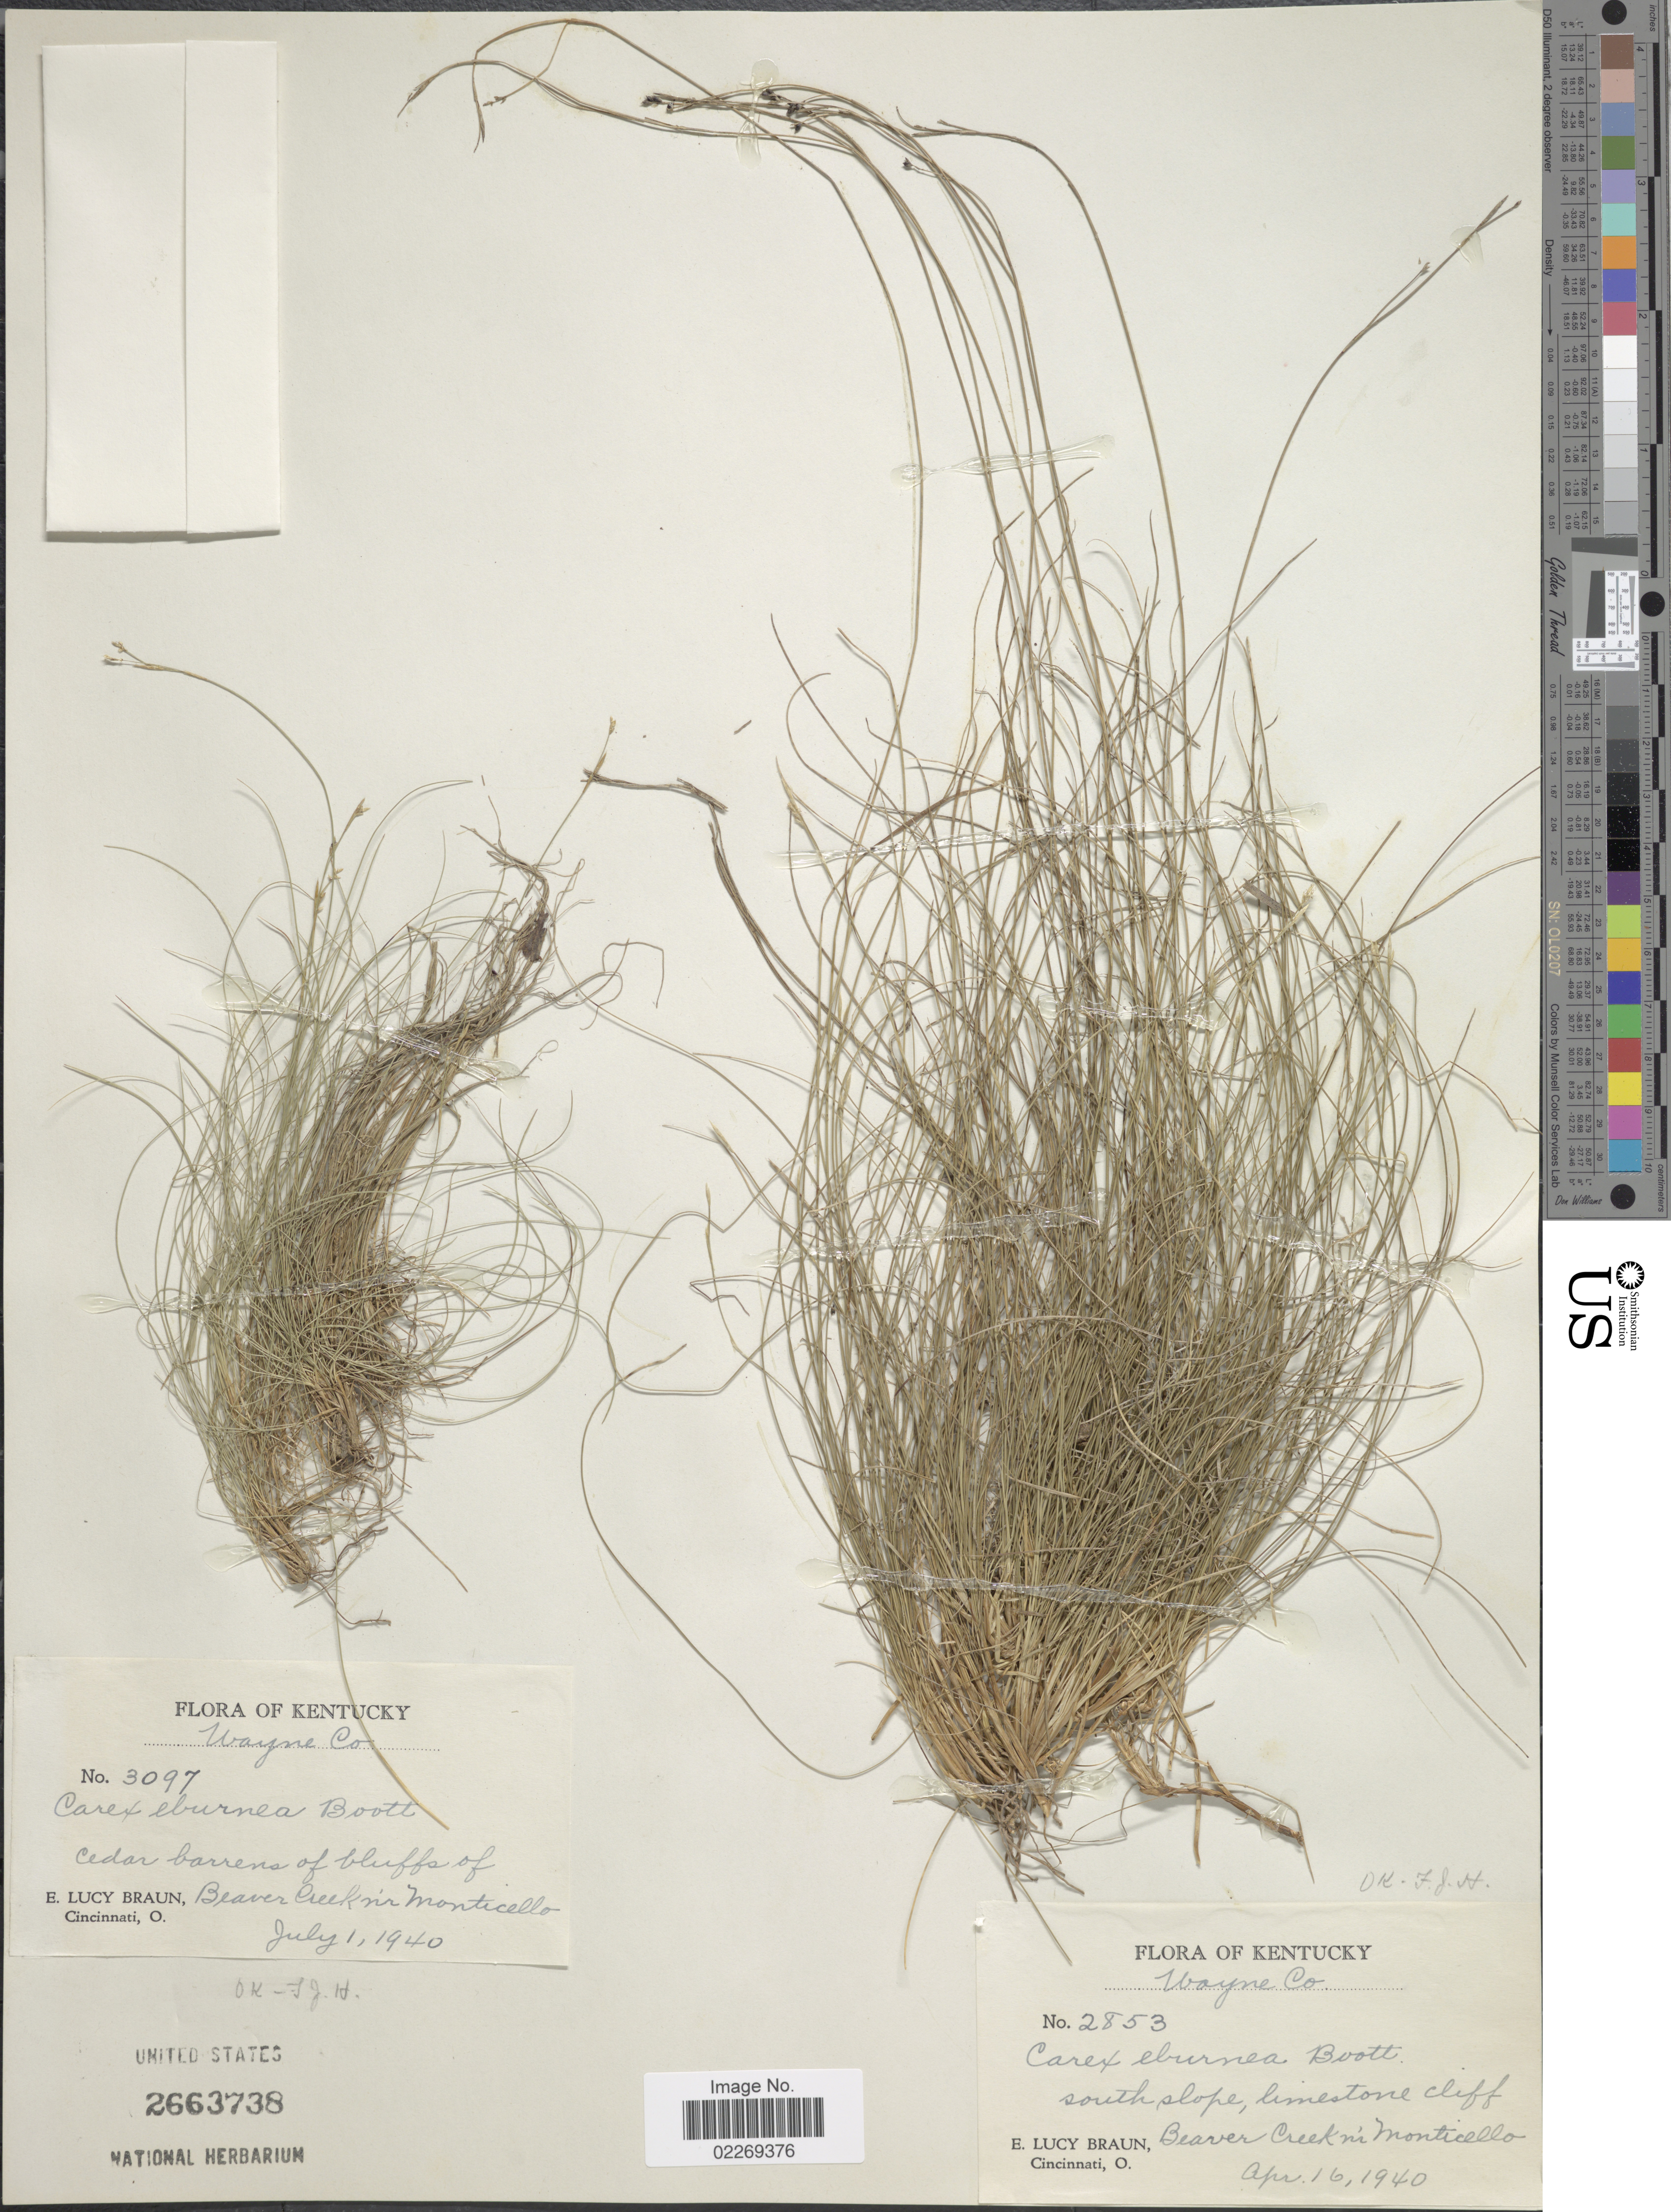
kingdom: Plantae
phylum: Tracheophyta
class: Liliopsida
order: Poales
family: Cyperaceae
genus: Carex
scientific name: Carex ebenea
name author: Rydb.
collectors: E. L. Braun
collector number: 2853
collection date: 1940-04-16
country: United States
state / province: Kentucky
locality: Wayne Co. South slope, limestone cliff. Beaver Creek nr Monticello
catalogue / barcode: US 2663738-2